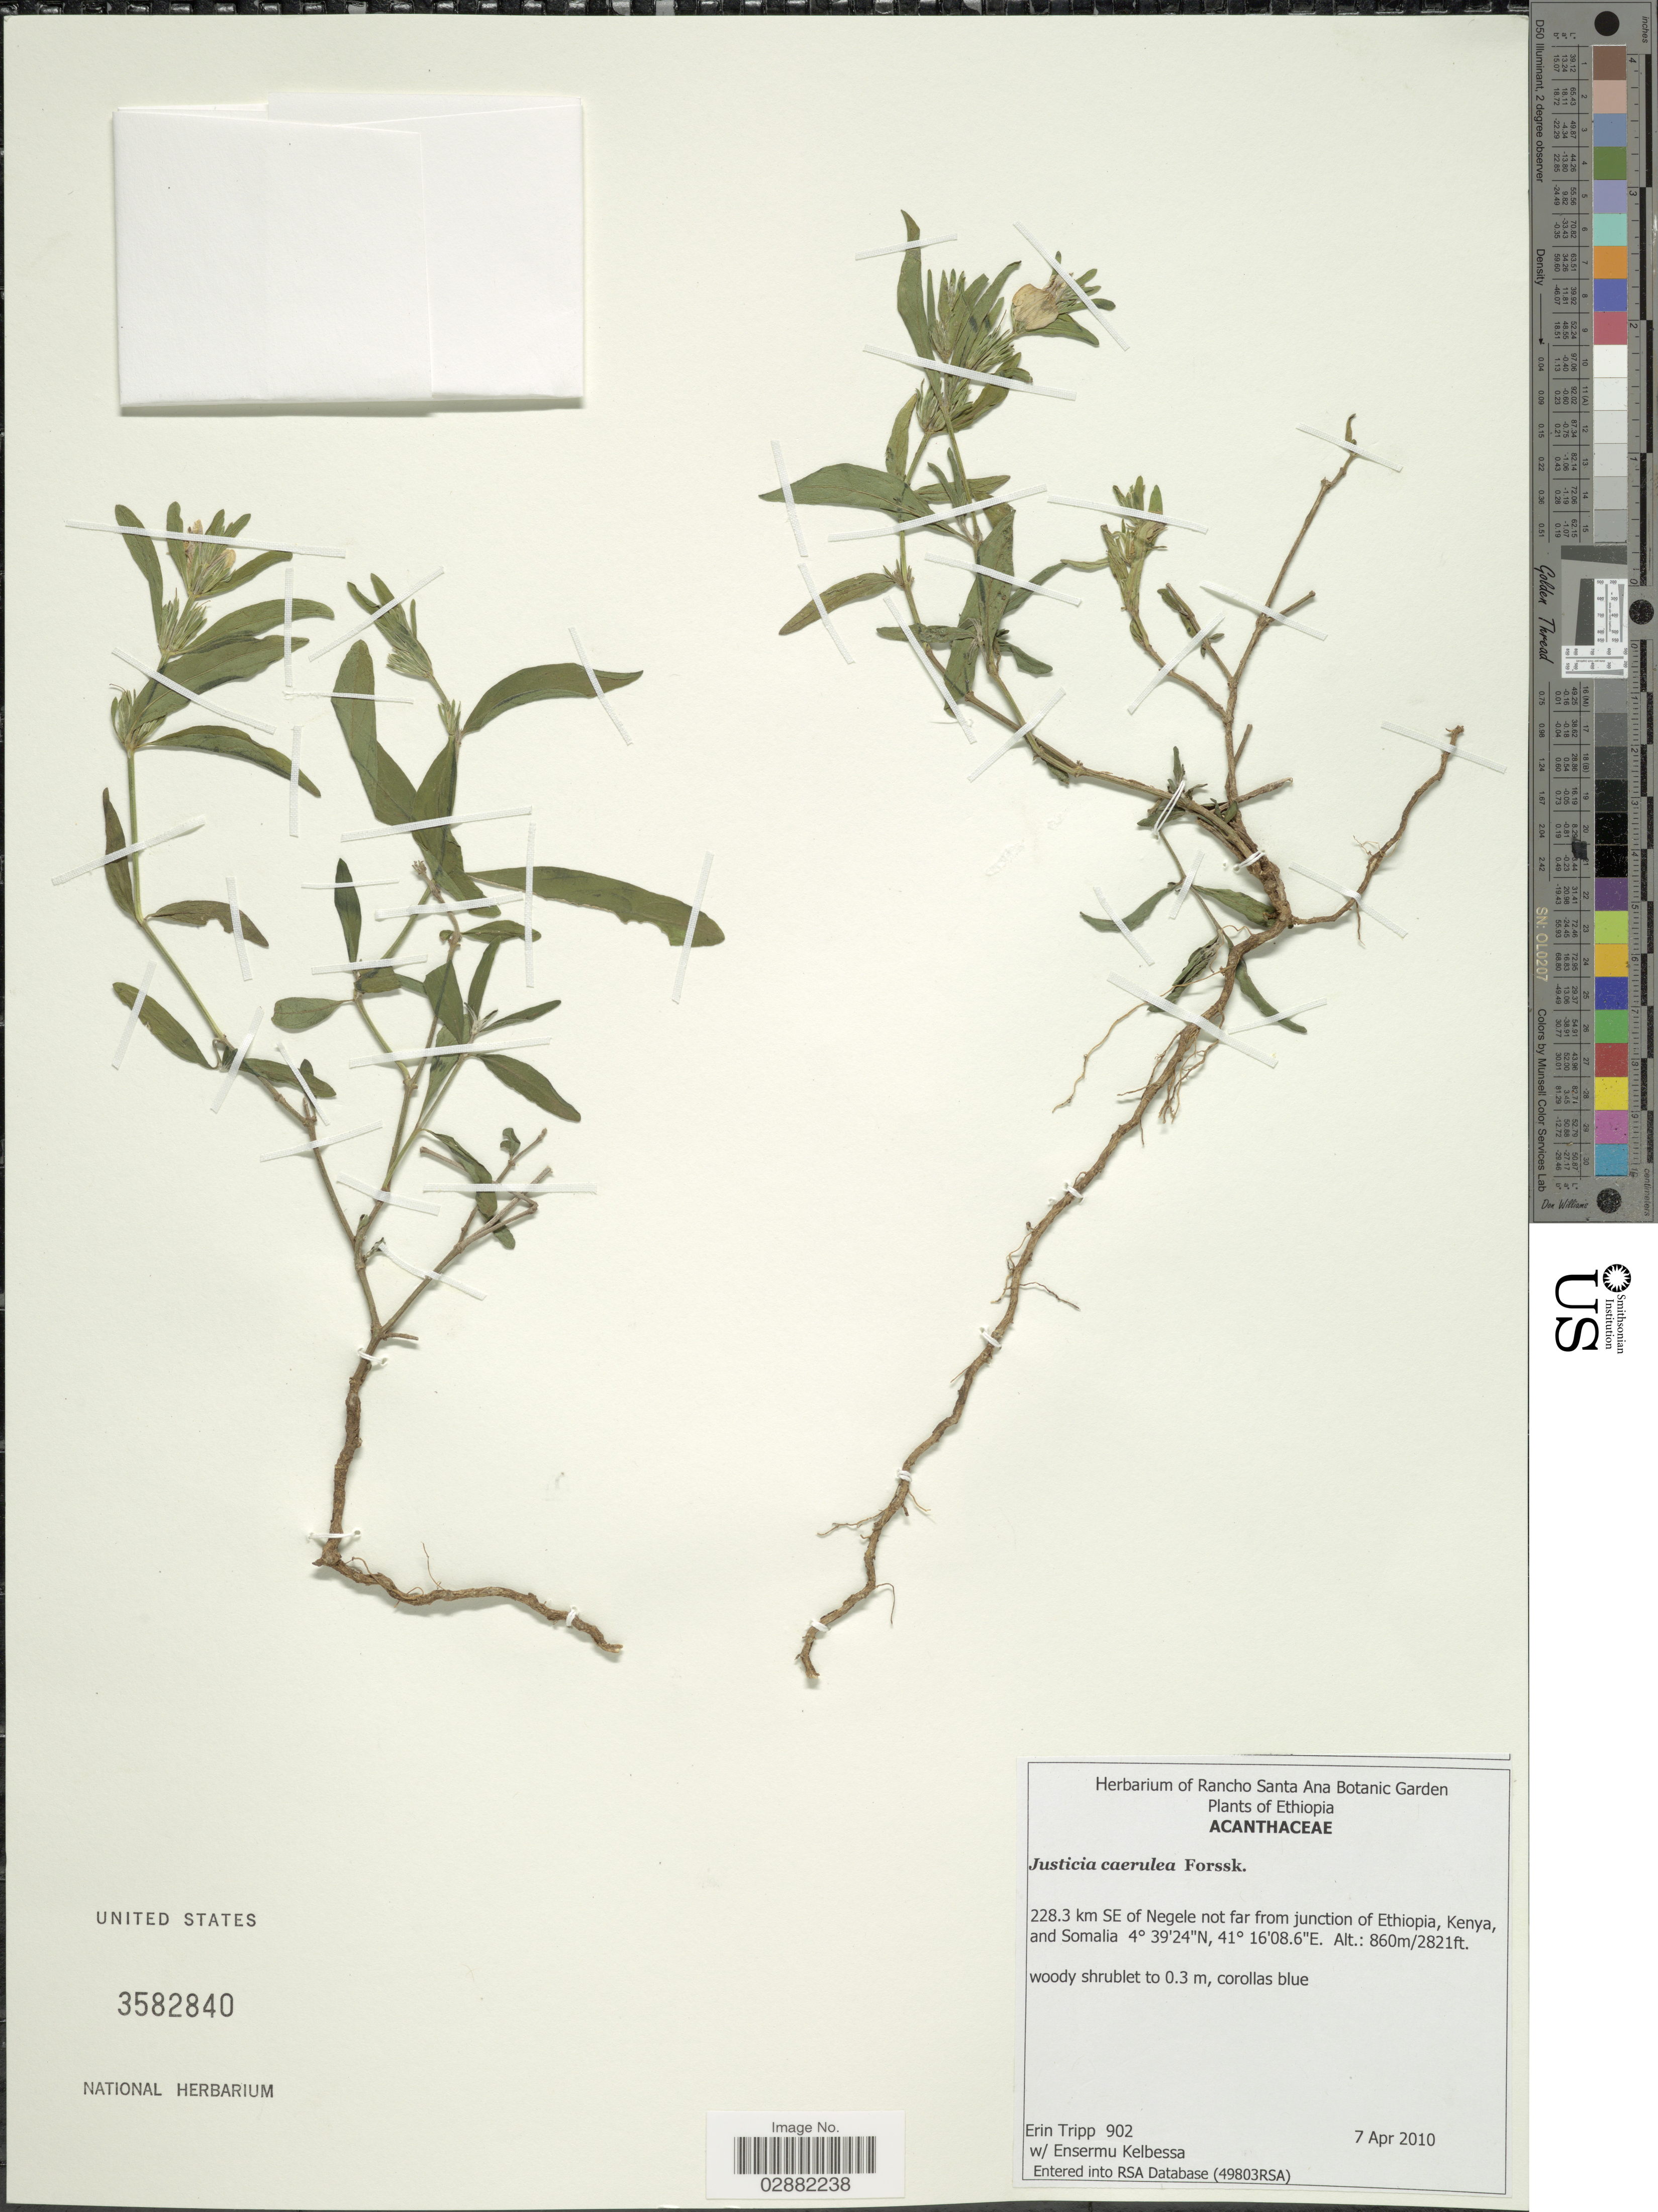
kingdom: Plantae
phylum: Tracheophyta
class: Magnoliopsida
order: Lamiales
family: Acanthaceae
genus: Justicia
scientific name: Justicia caerulea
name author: Forssk.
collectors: E. Tripp & E. Kelbessa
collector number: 902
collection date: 2010-04-07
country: Ethiopia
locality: Ethiopia. 228.3 km SE of Negele not far from junction of Ethiopia, Kenya, and Somalia.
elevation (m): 860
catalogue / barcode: US 3582840